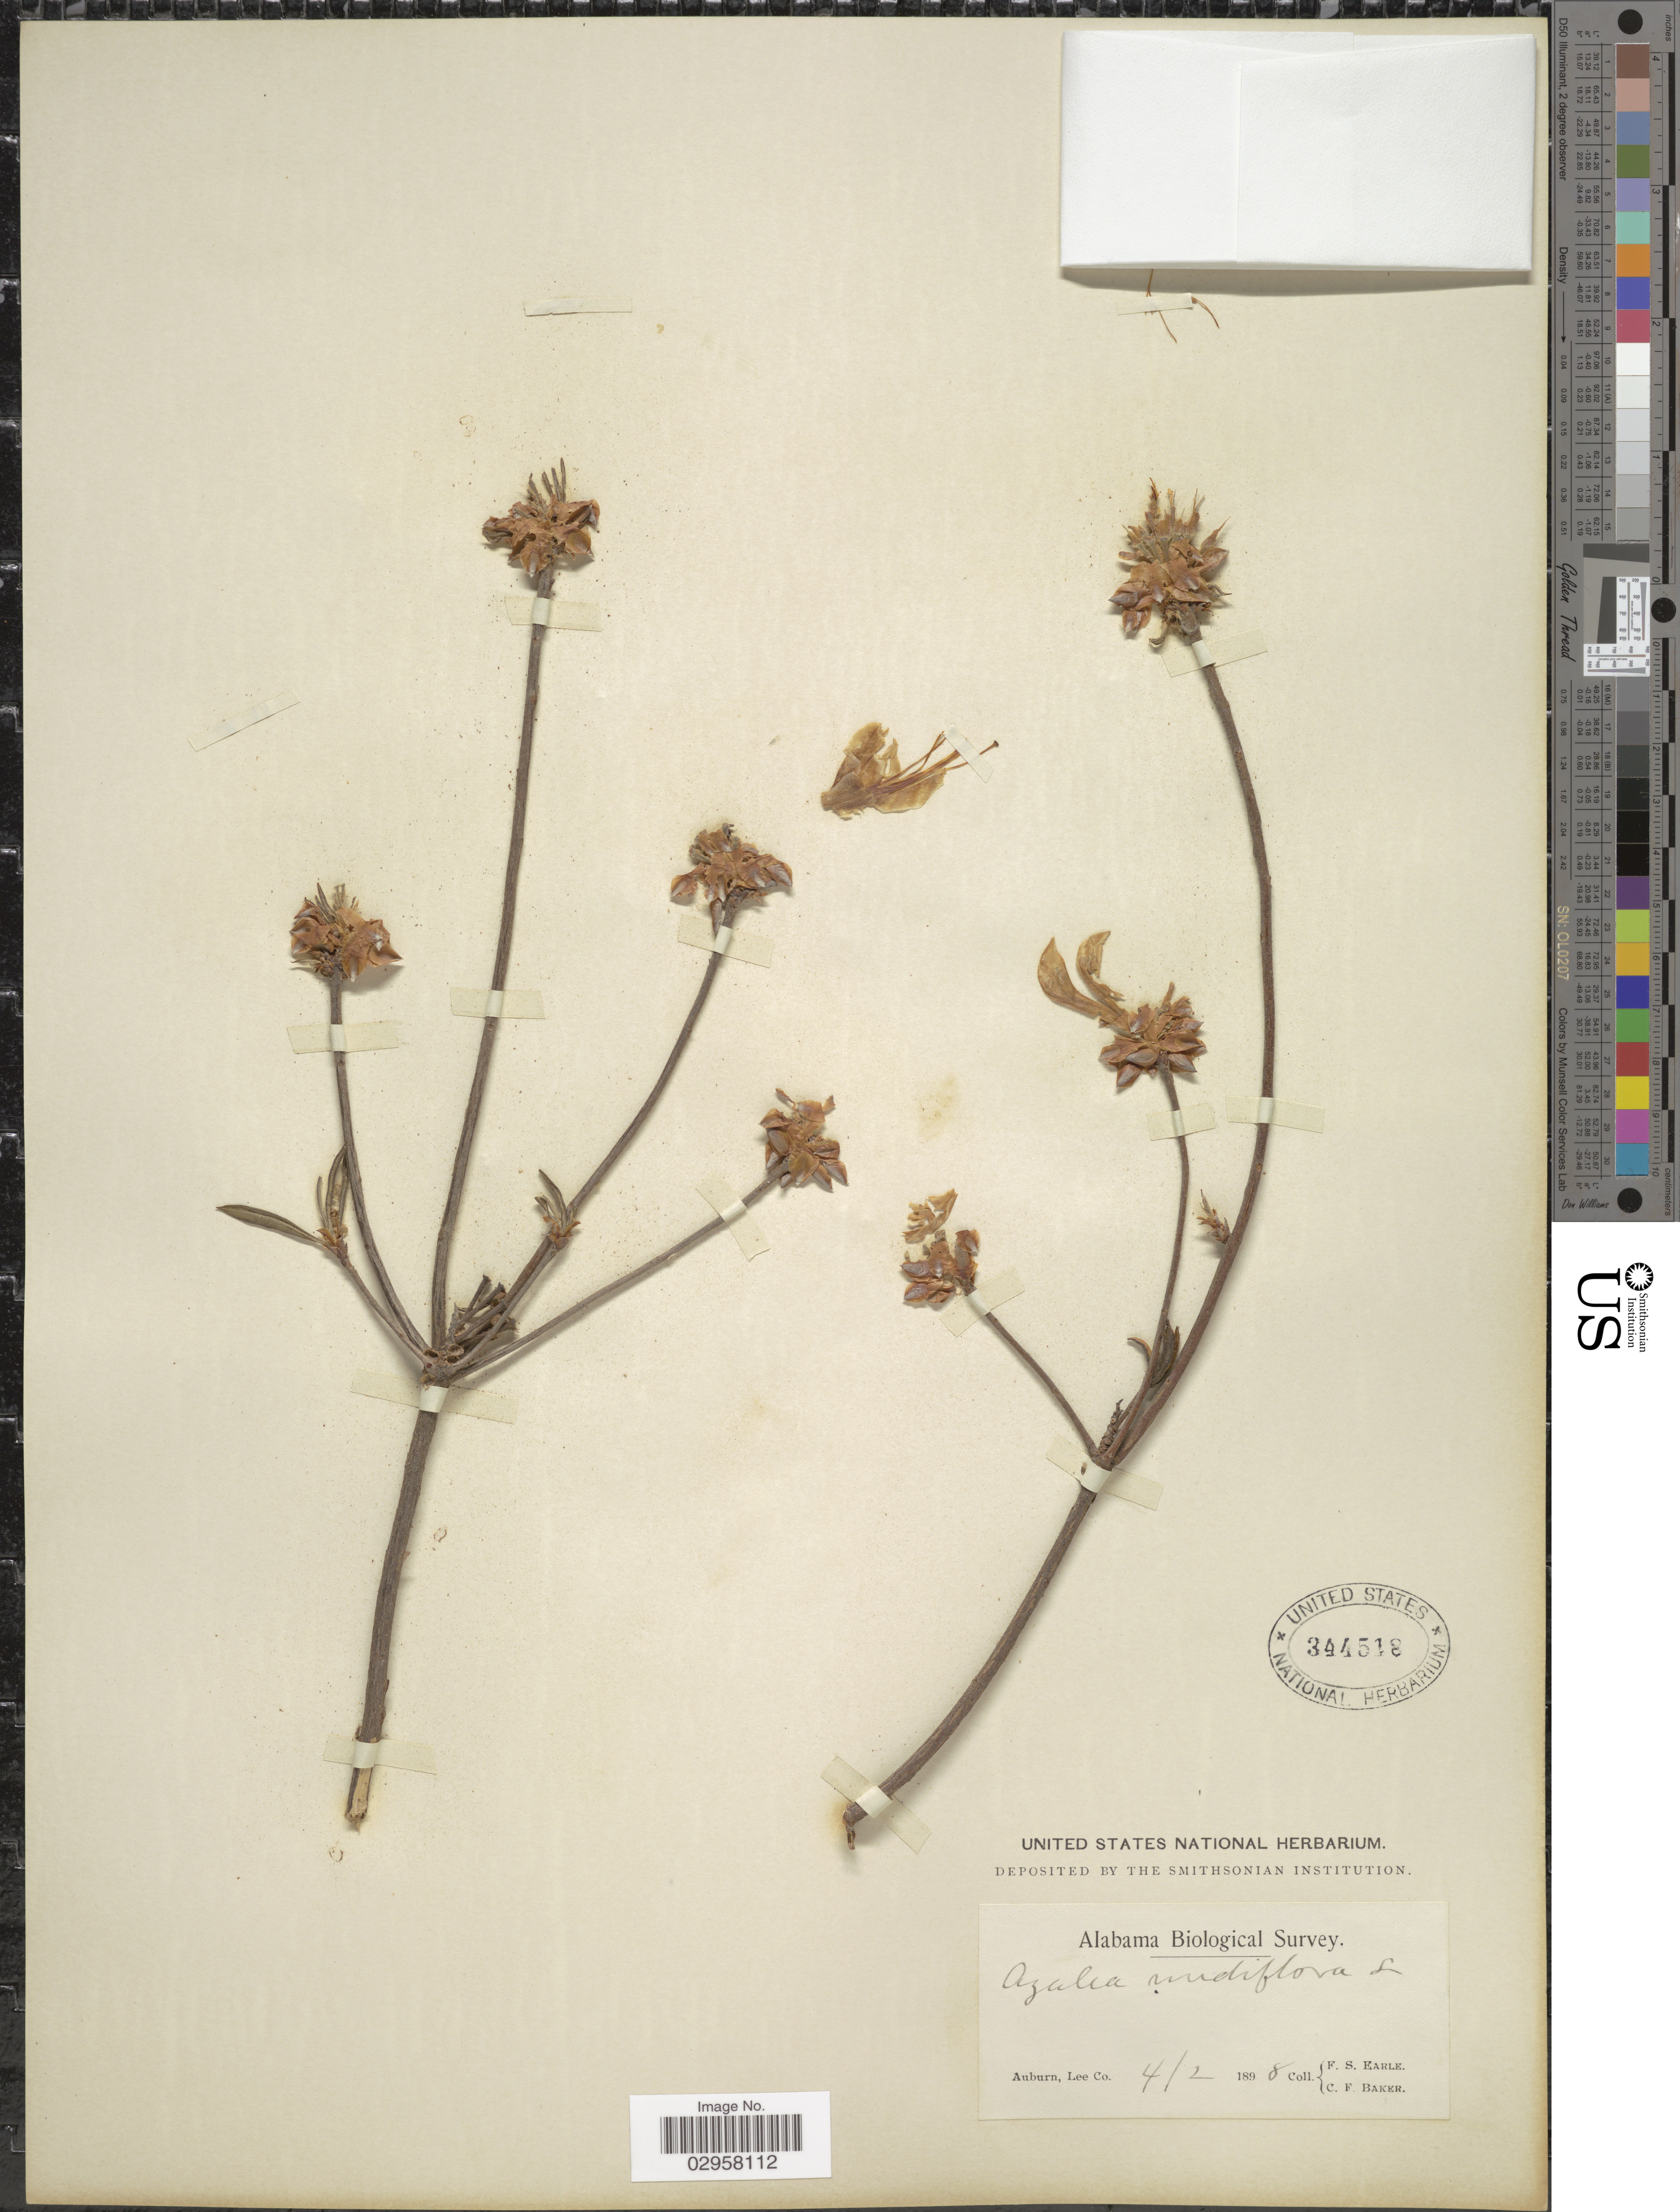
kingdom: Plantae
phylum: Tracheophyta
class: Magnoliopsida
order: Ericales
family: Ericaceae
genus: Rhododendron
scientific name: Rhododendron canescens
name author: (Michx.) Sweet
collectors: F. S. Earle & C. F. Baker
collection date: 1898-04-02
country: United States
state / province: Alabama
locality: Auburn, Lee Co.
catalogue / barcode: US 344518